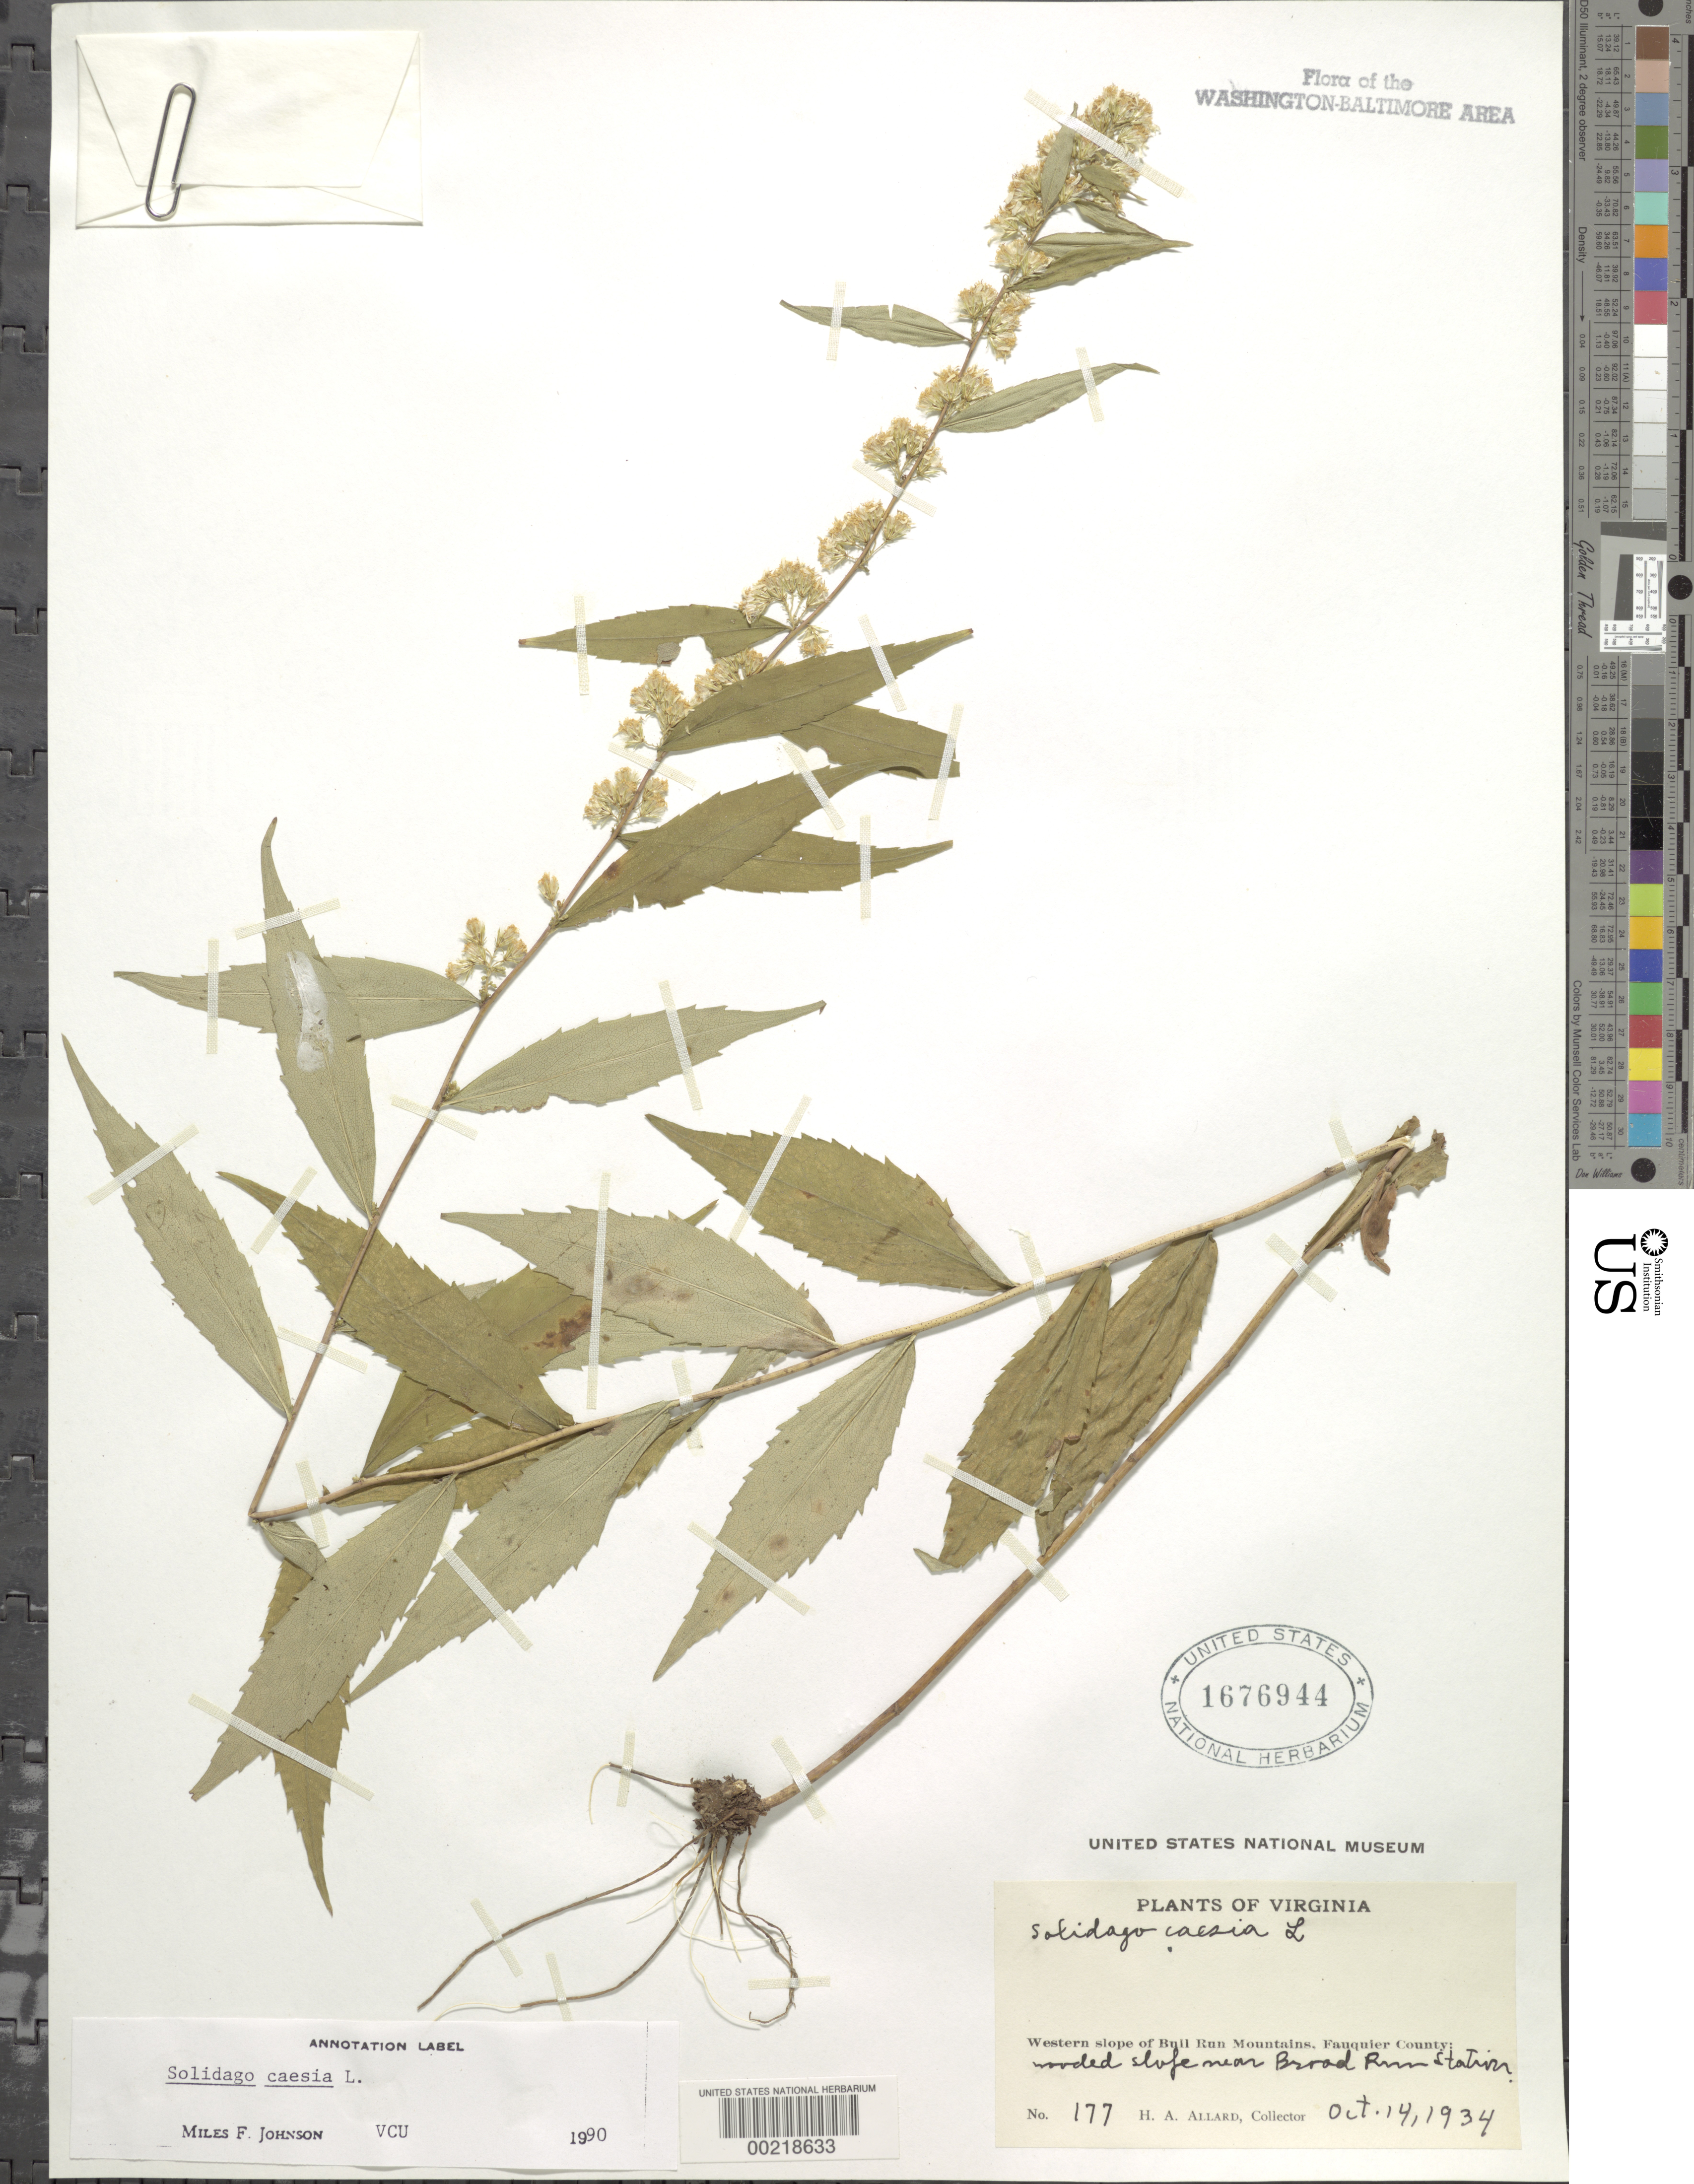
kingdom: Plantae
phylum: Tracheophyta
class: Magnoliopsida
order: Asterales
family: Asteraceae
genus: Solidago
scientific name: Solidago caesia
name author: L.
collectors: H. A. Allard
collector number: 177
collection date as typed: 14 Oct 1934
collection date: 1934-10-14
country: United States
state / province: Virginia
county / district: Fauquier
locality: Near Broad Run Station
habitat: Wooded slope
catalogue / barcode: US 1676944